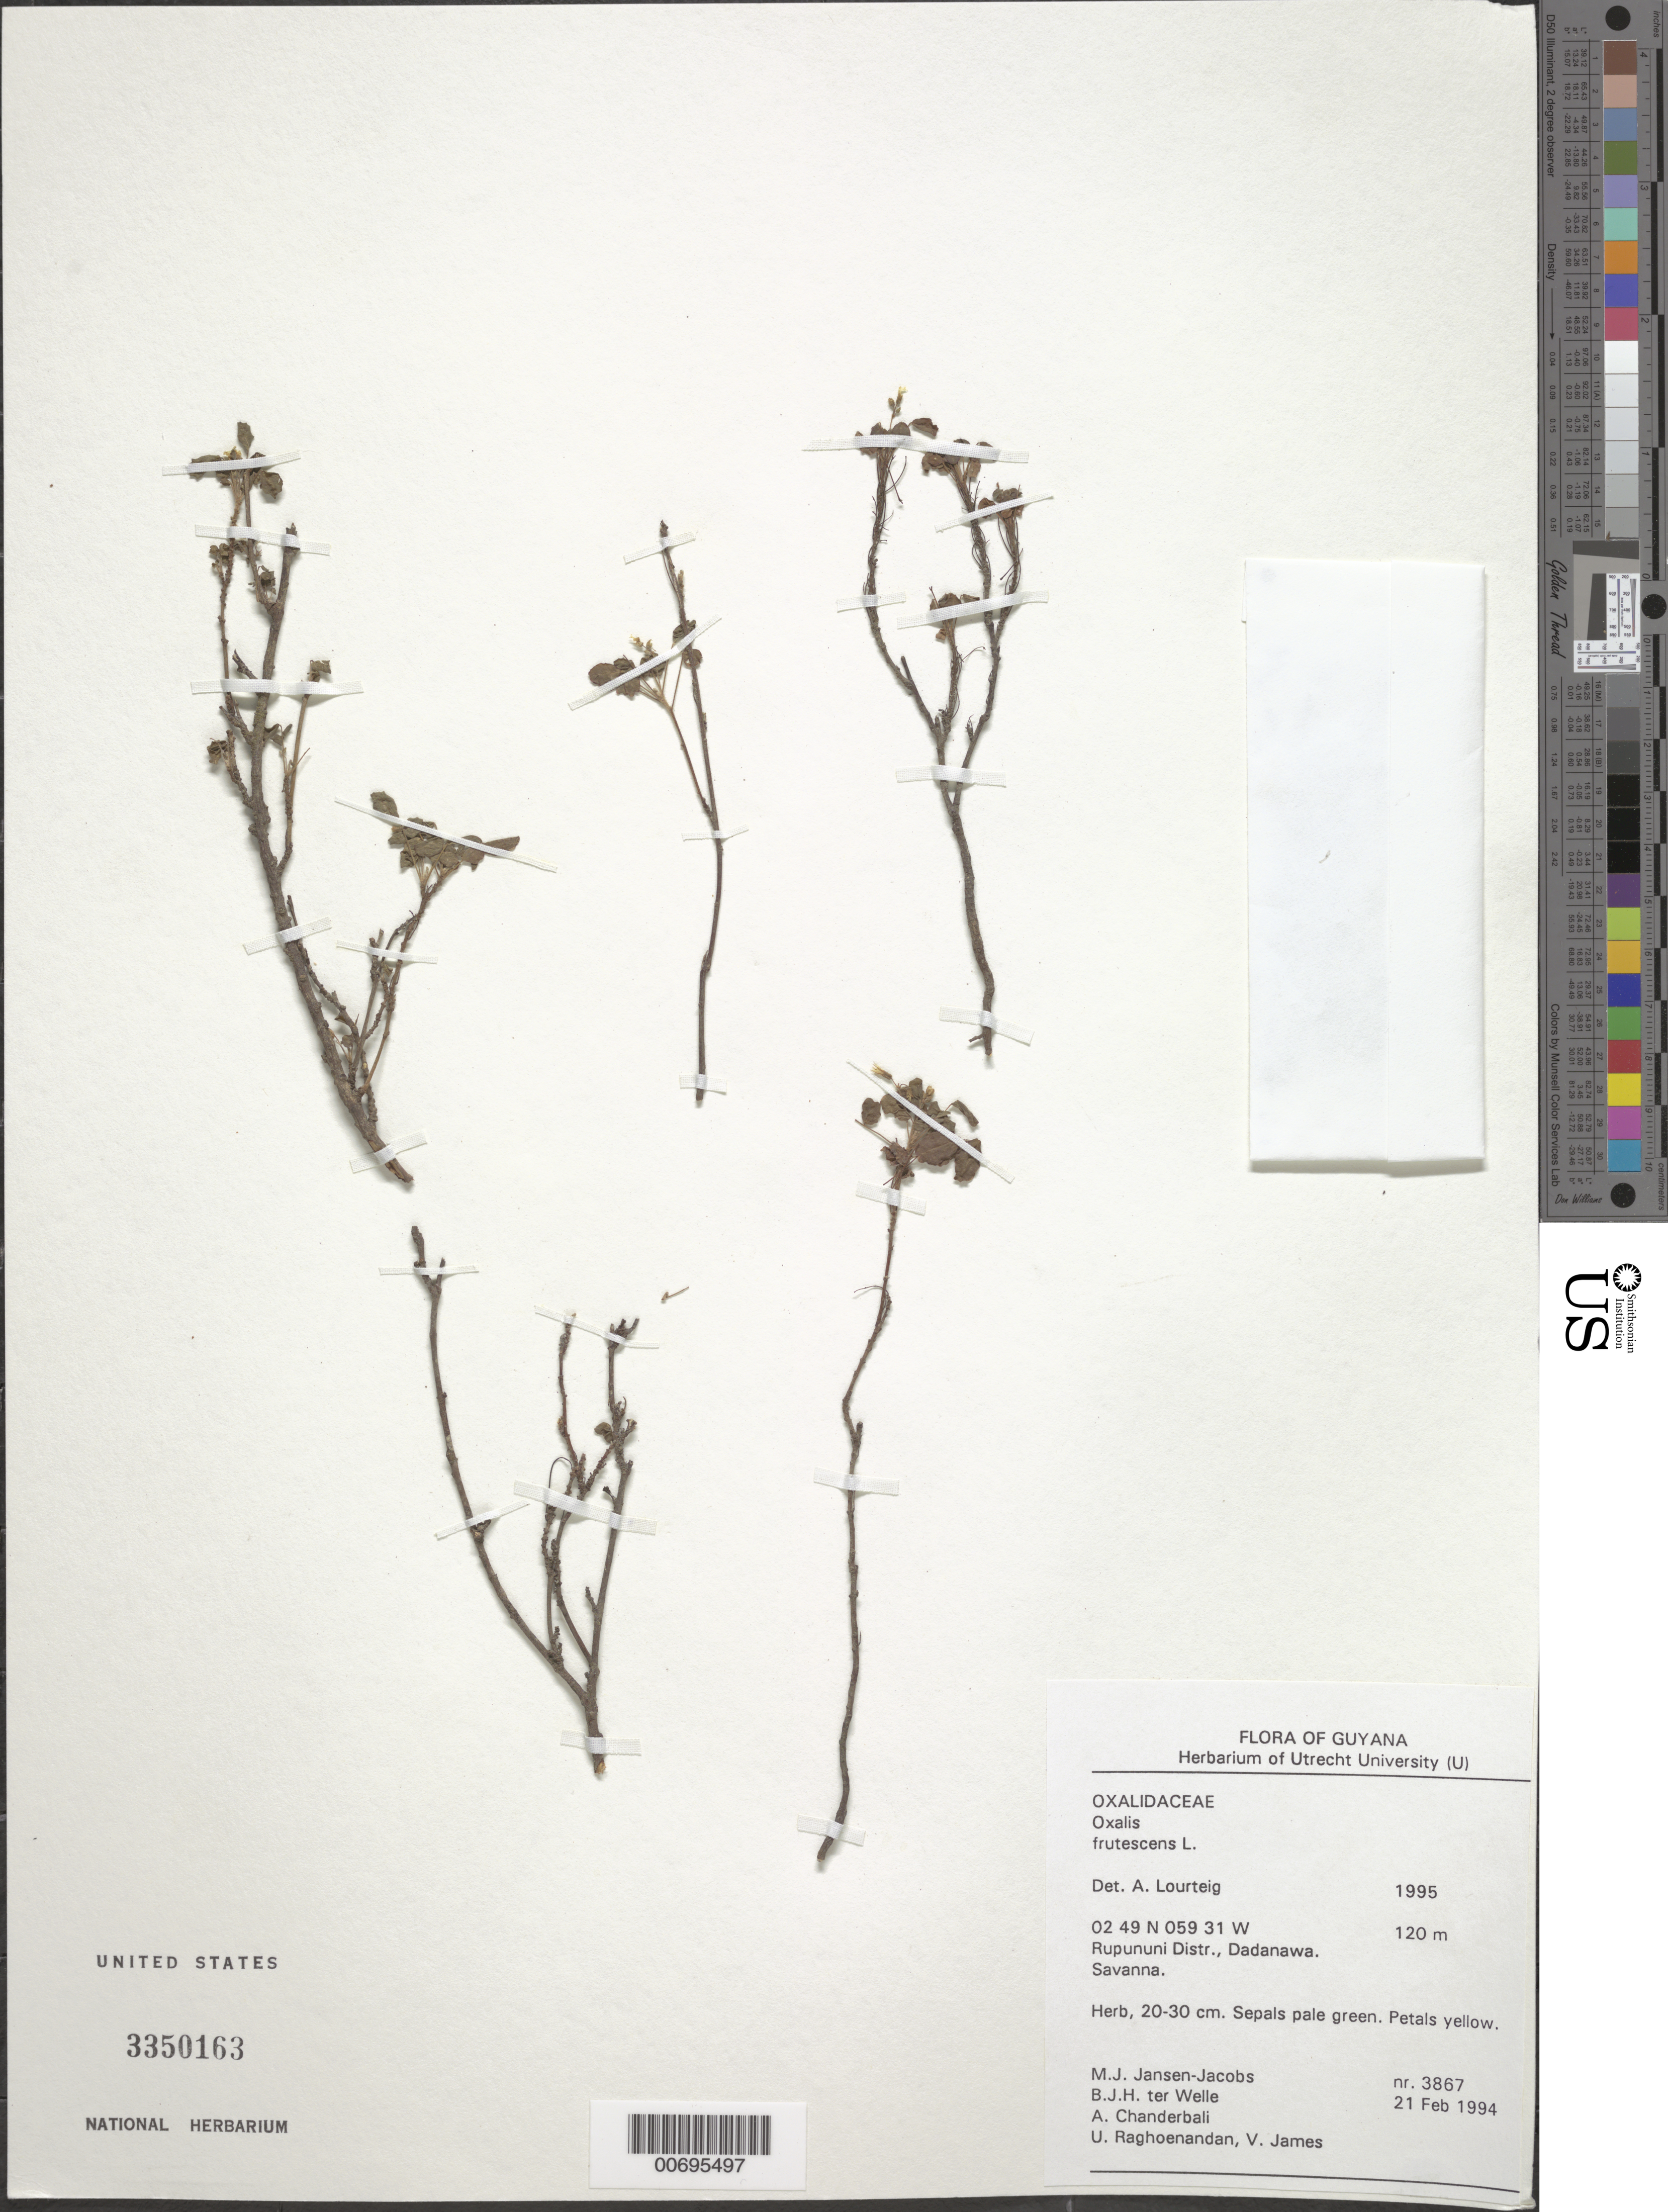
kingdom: Plantae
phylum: Tracheophyta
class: Magnoliopsida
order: Oxalidales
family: Oxalidaceae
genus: Oxalis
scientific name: Oxalis frutescens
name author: L.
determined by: Lourteig, A.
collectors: M. J. Jansen-Jacobs, B. Welle, A. S. Chanderbali, U. Raghoenandan & V. James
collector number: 3867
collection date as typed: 21-Feb-94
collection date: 1994-02-21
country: Guyana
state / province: U. Takutu-U. Essequibo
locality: Dadanawa, Rupununi River, Rupununi District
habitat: Savanna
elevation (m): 120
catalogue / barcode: US 3350163